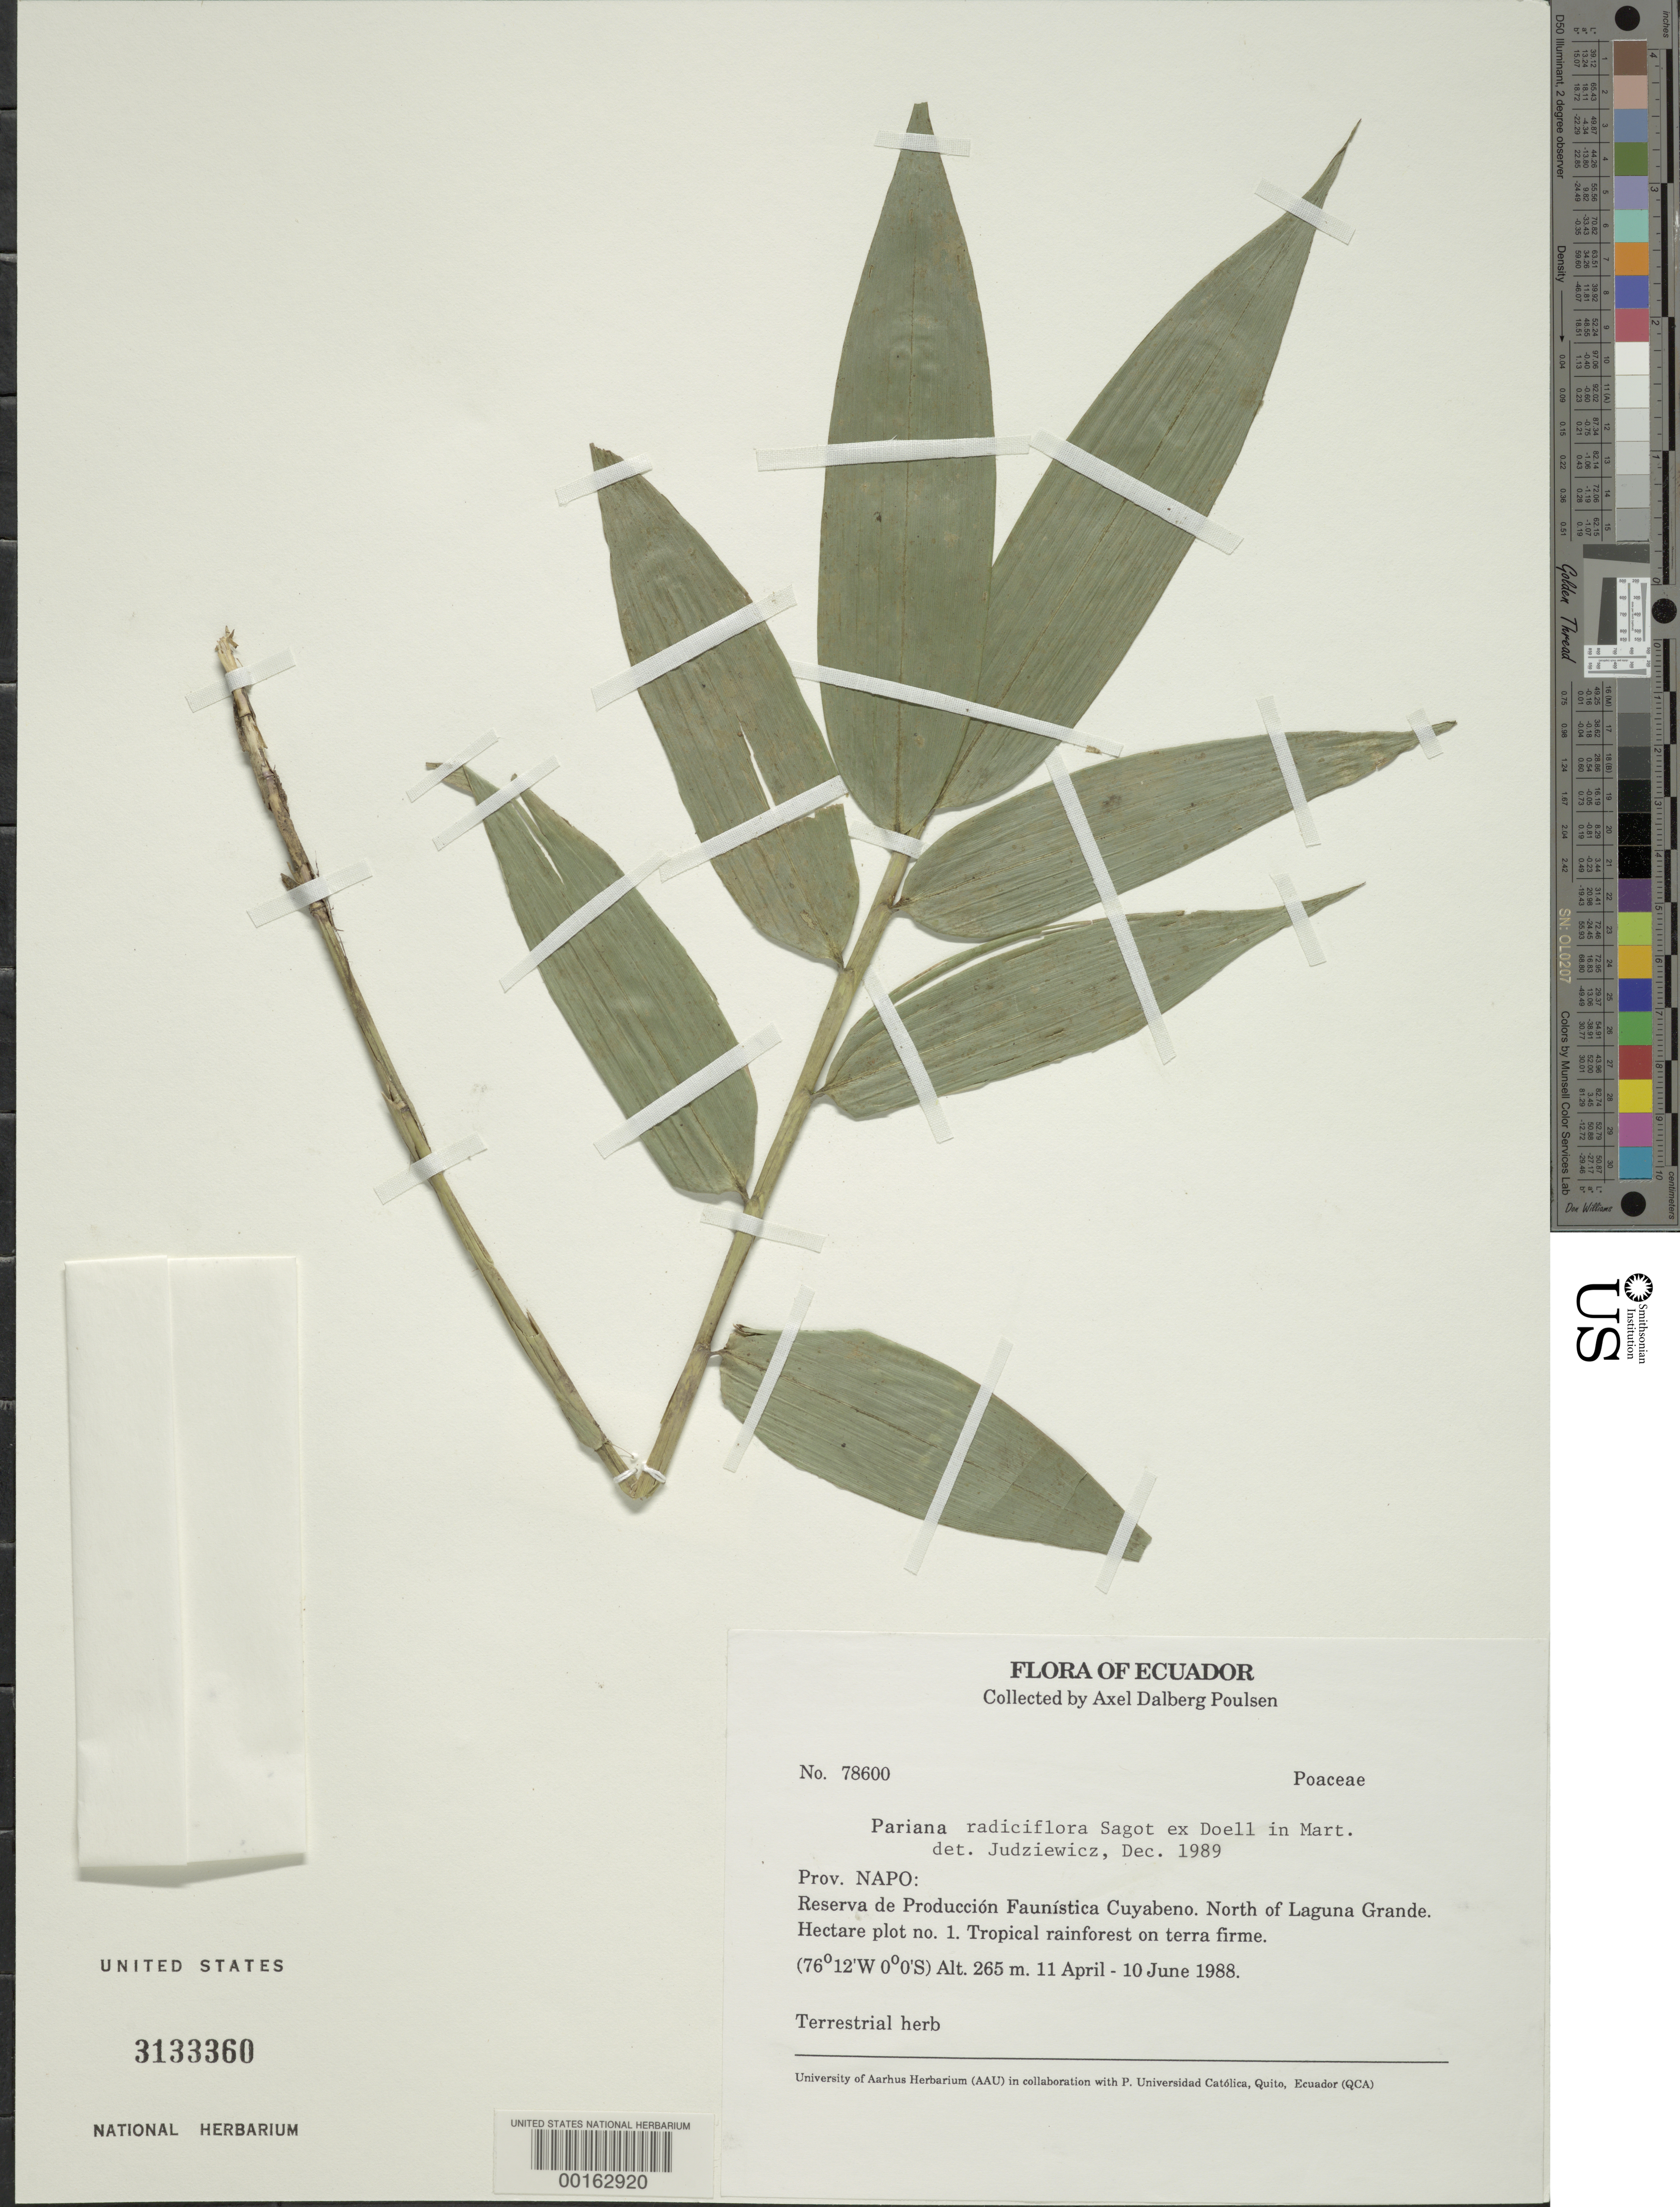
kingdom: Plantae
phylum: Tracheophyta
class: Liliopsida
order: Poales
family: Poaceae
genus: Pariana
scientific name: Pariana radiciflora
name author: Sagot ex Döll in Mart.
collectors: A. Poulsen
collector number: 78600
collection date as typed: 11 Apr 1988 to 10 Jun 1988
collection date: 1988-04-11/1988-06-10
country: Ecuador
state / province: Napo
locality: N of Laguna Grande, Reserva de produccion faunistica cuyabeno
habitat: Tropical rainforest on terra firme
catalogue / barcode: US 3133360